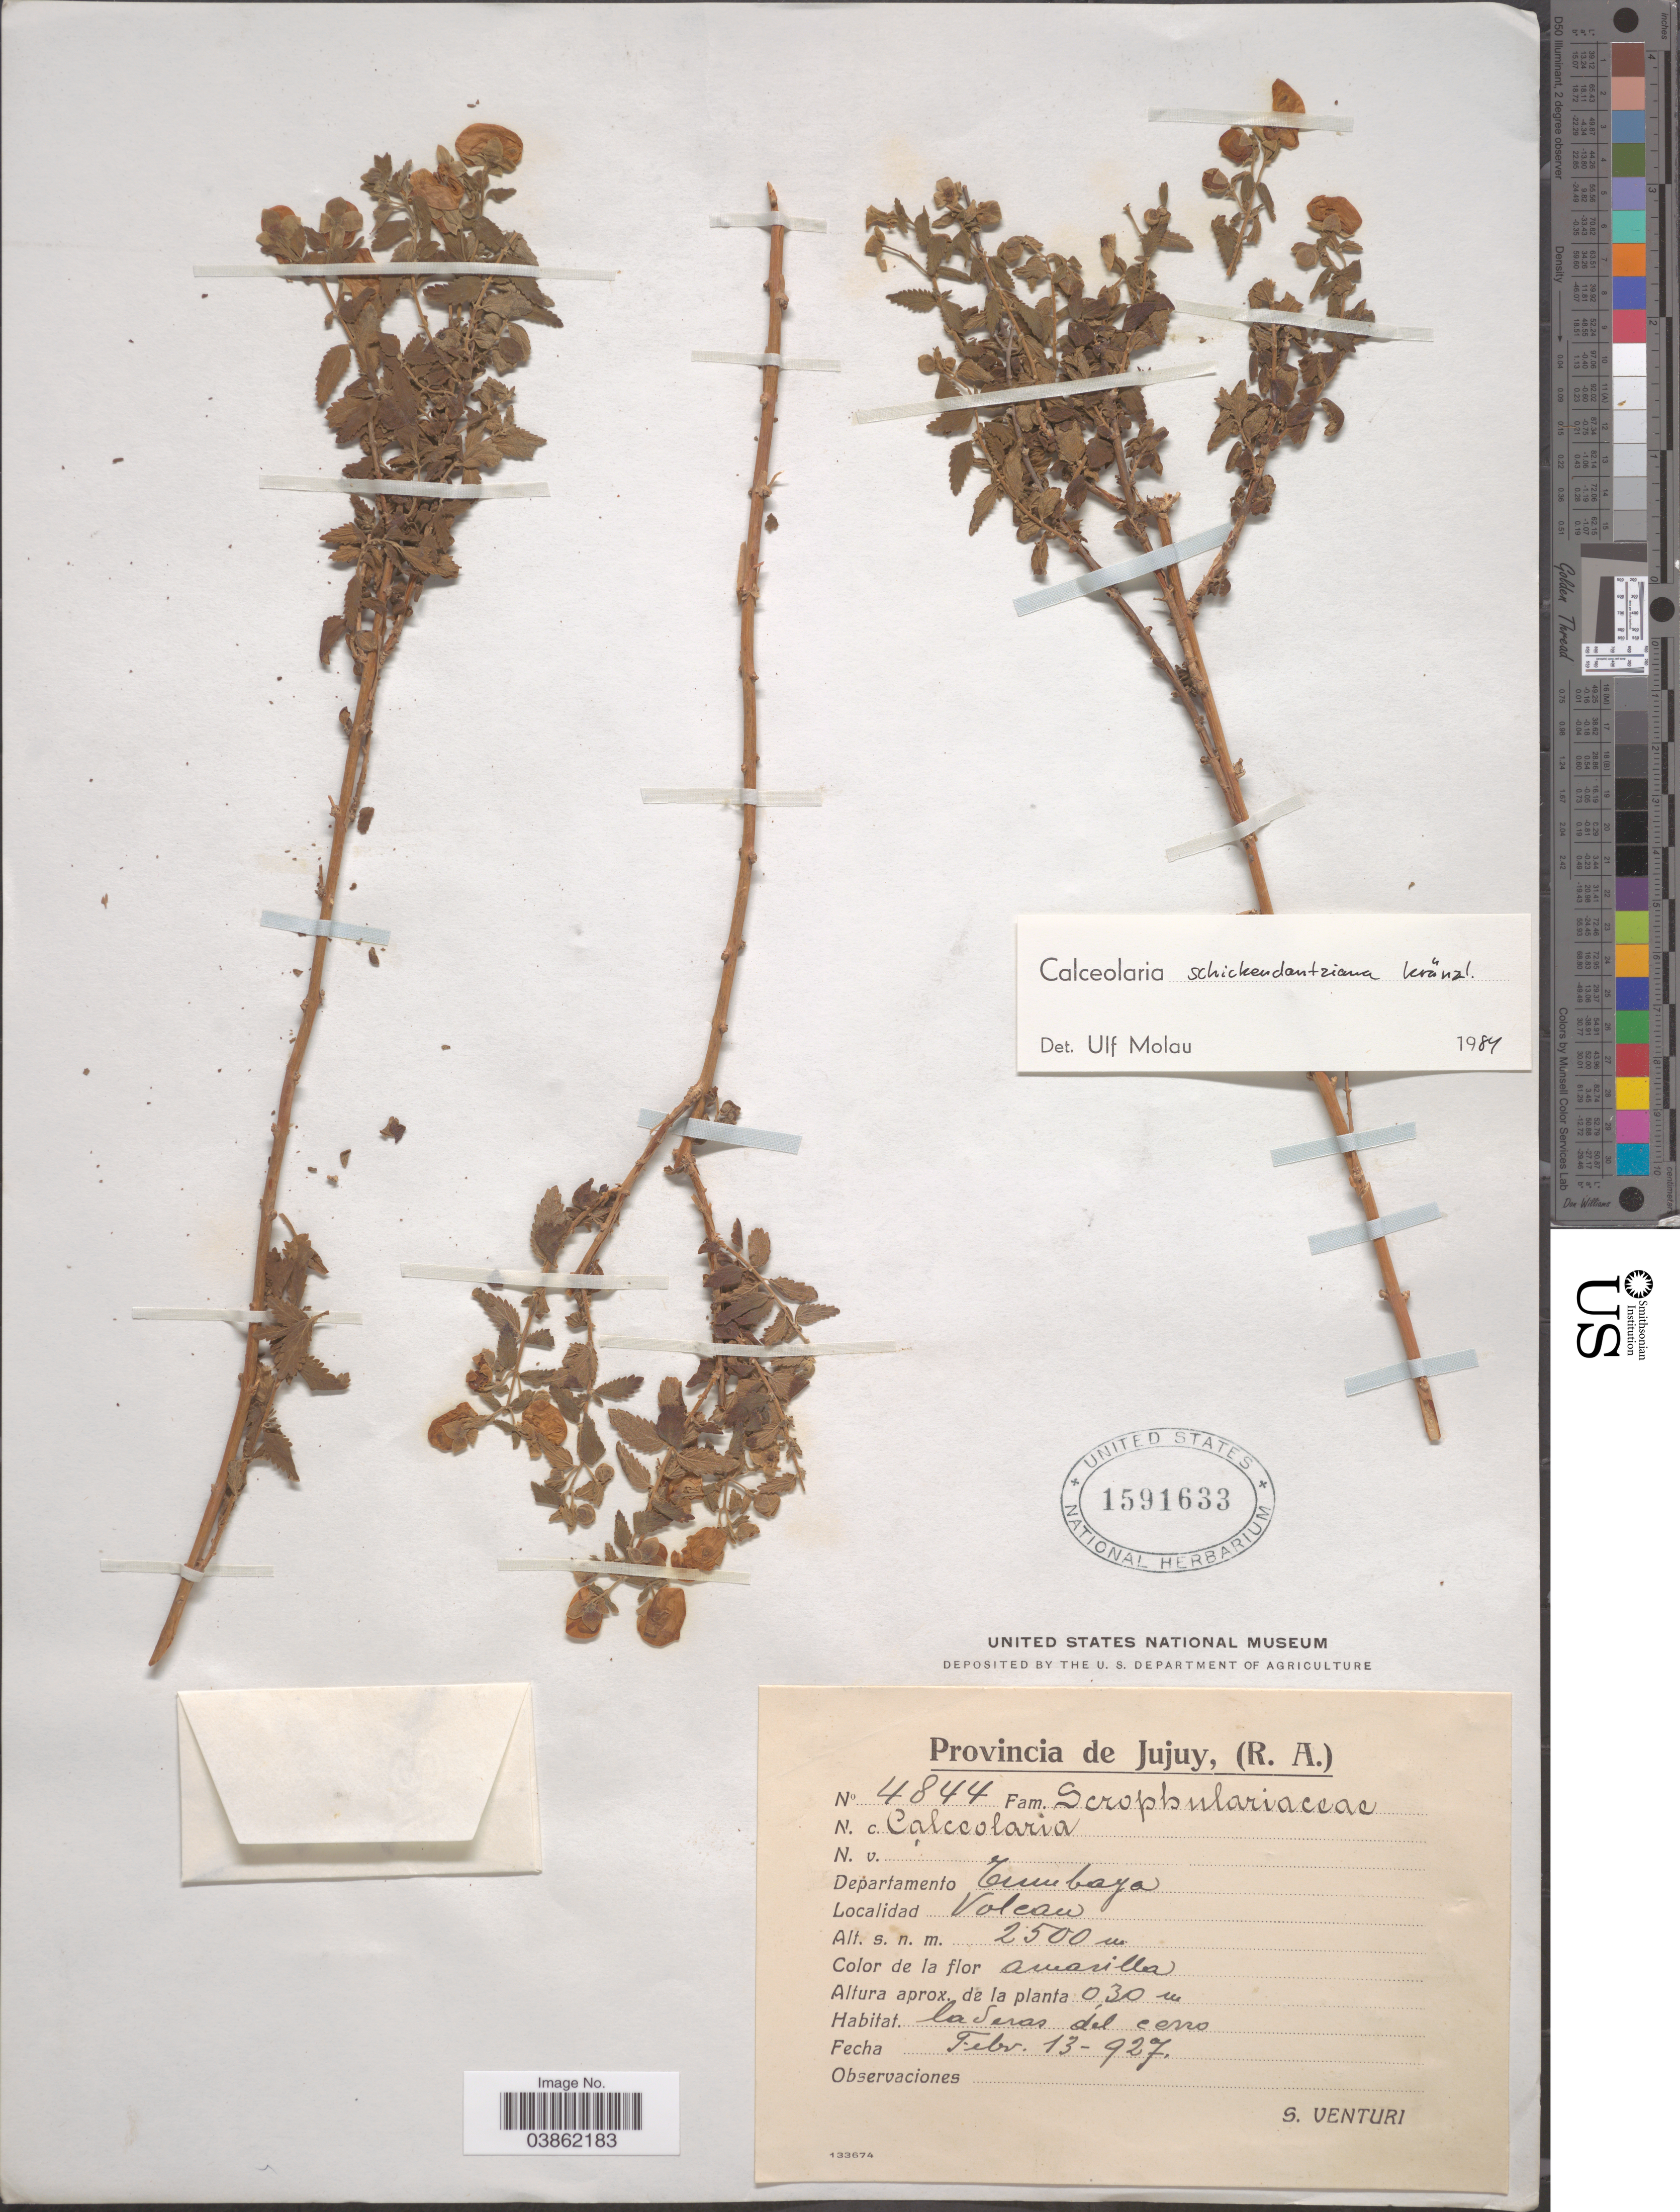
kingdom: Plantae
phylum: Tracheophyta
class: Magnoliopsida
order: Lamiales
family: Calceolariaceae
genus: Calceolaria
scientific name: Calceolaria schickendantziana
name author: Kraenzl.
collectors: S. Venturi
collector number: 4844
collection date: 1927-02-13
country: Argentina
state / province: Jujuy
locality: Departamento Tumbaya. Volcan.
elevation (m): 2500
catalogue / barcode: US 1591633